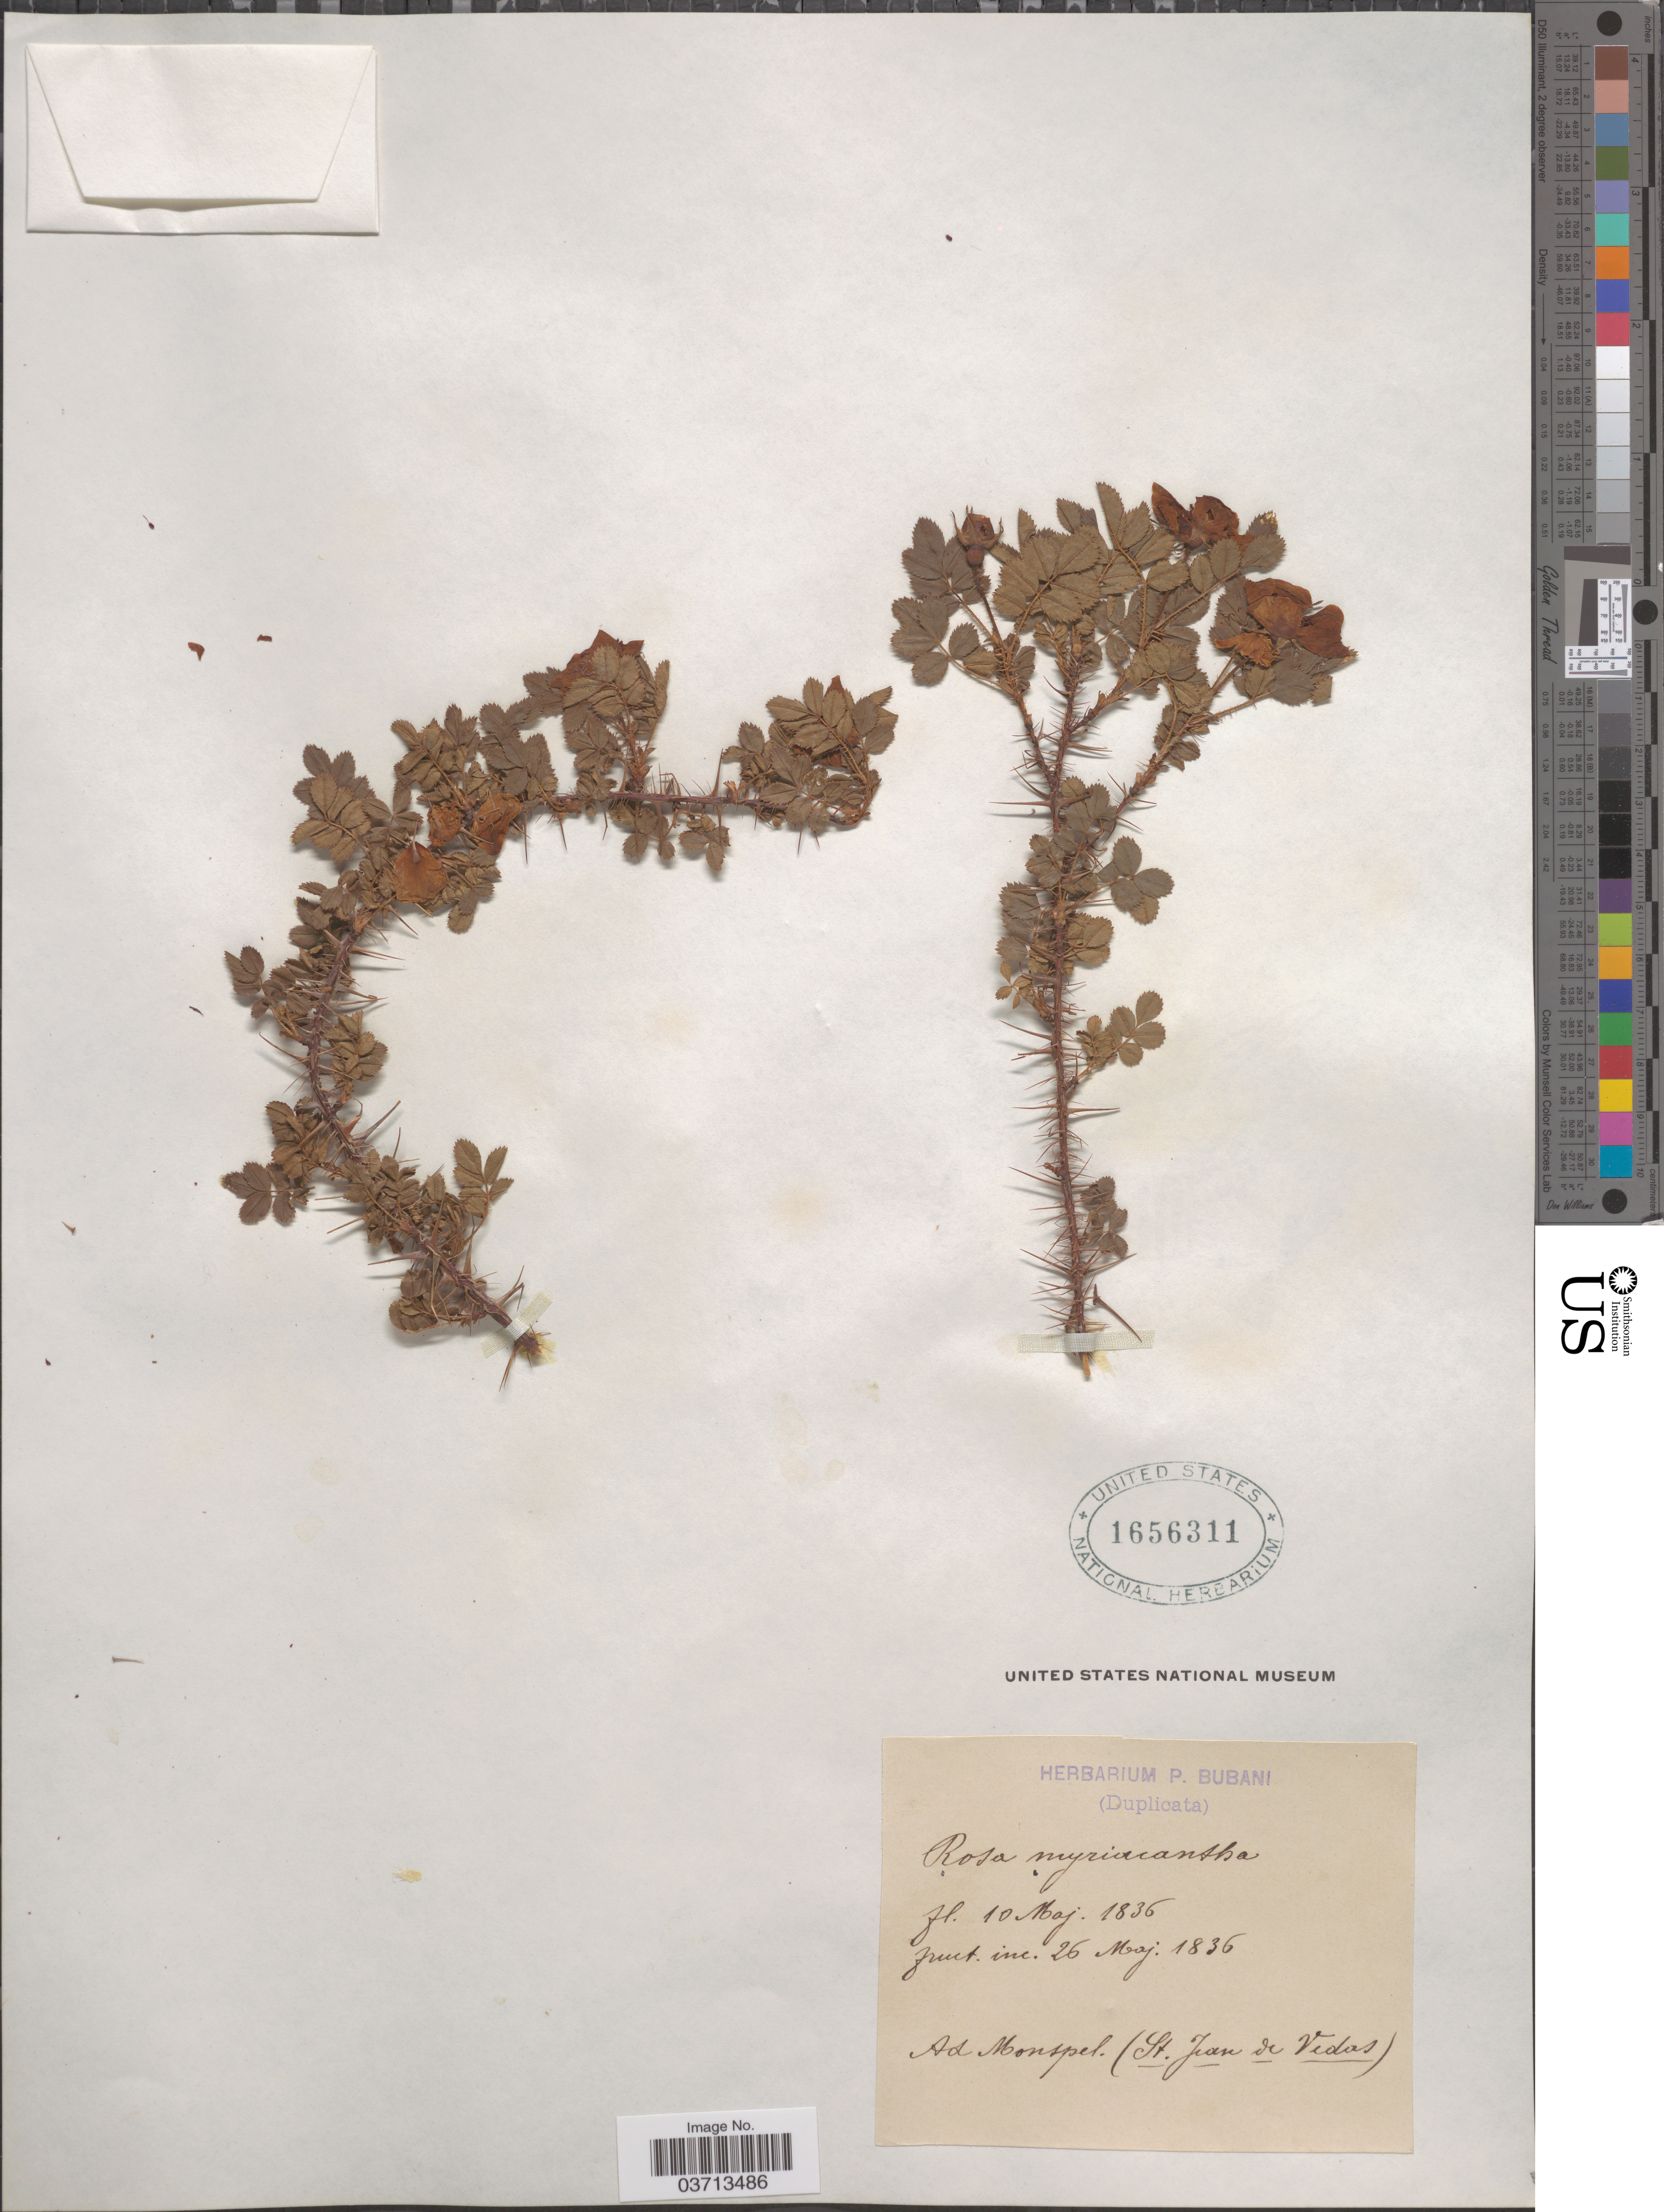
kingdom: Plantae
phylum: Tracheophyta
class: Magnoliopsida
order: Rosales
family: Rosaceae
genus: Rosa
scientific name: Rosa myriacantha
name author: DC.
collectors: ex herb. P. Bubani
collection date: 1836-05-10/1836-05-26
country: France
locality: Ad Monspel. (St. Jean de Vedas).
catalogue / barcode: US 1656311